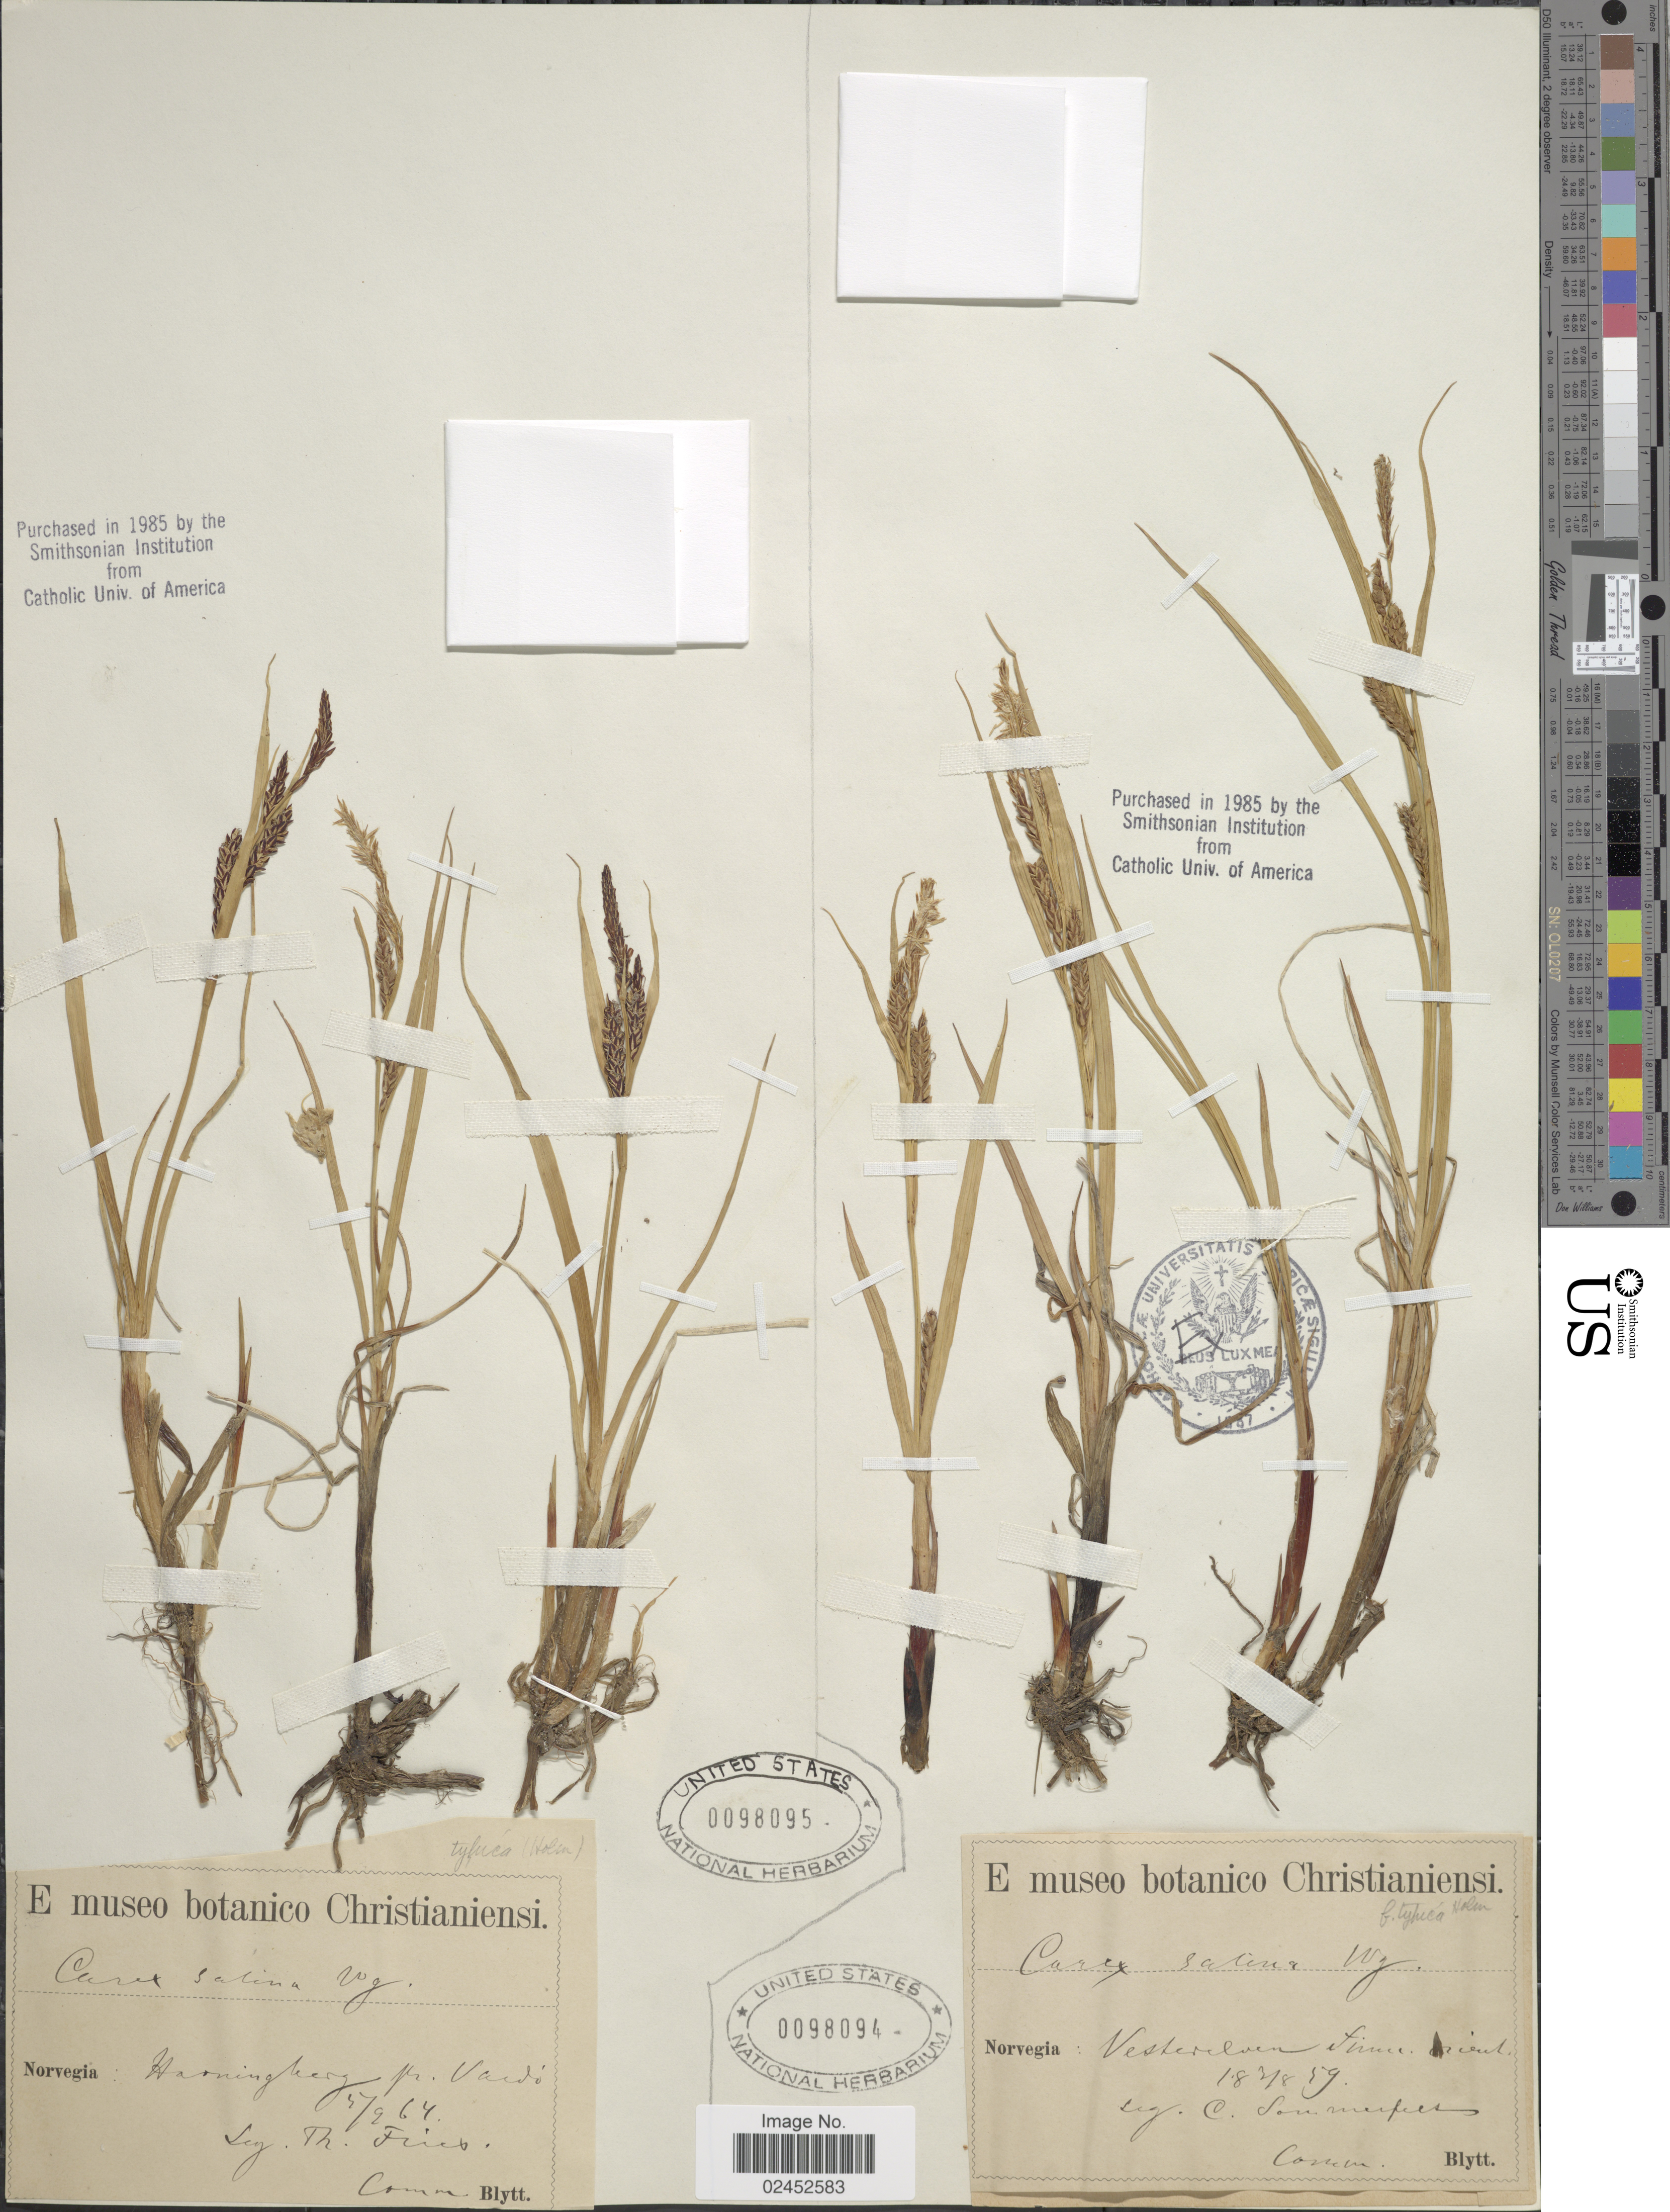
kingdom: Plantae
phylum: Tracheophyta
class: Liliopsida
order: Poales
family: Cyperaceae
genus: Carex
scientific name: Carex salina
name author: Wahlenb.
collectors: T. Fries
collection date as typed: Transcribed d/m/y: 5/9/64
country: Norway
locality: Norvegia: Havningberg pr. Vardo.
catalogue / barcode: US 98095